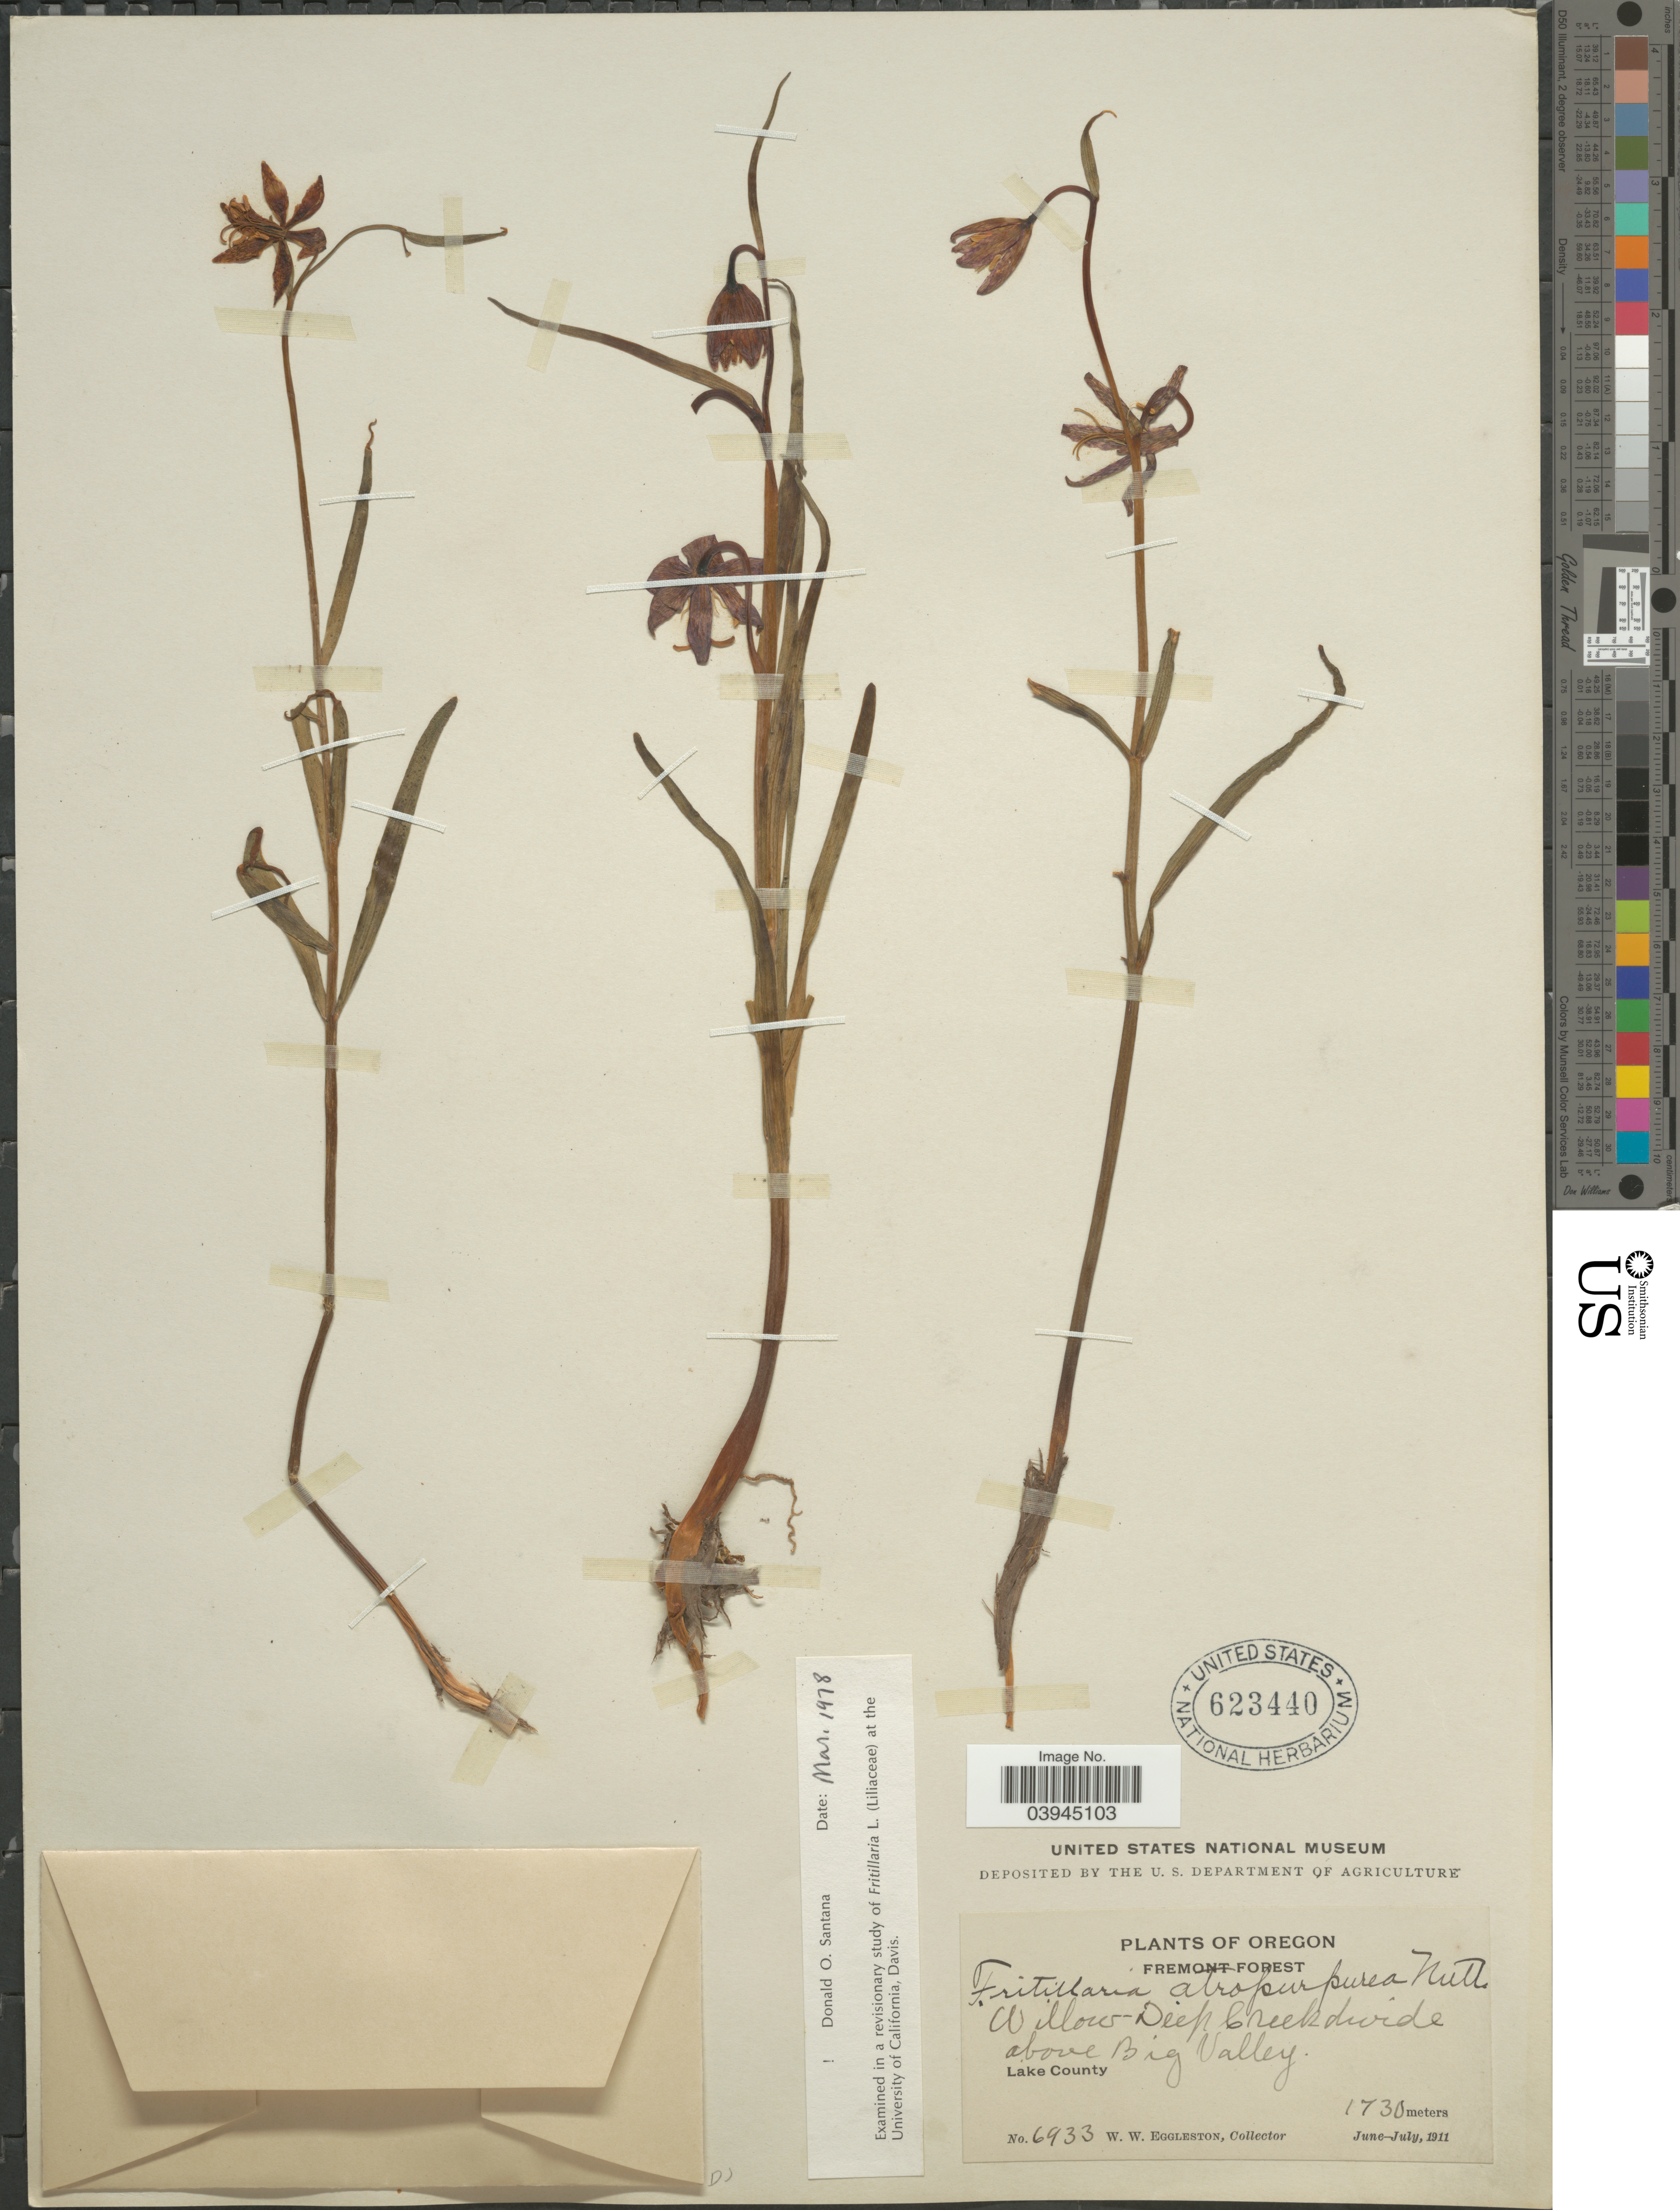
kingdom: Plantae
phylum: Tracheophyta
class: Liliopsida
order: Liliales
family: Liliaceae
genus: Fritillaria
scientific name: Fritillaria atropurpurea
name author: Nutt.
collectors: W. W. Eggleston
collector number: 6933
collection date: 1911-06/1911-07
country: United States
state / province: Oregon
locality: Fremont Forest. Willow Deep Creek divide above Big Valley. Lake County.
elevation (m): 1730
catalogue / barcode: US 623440